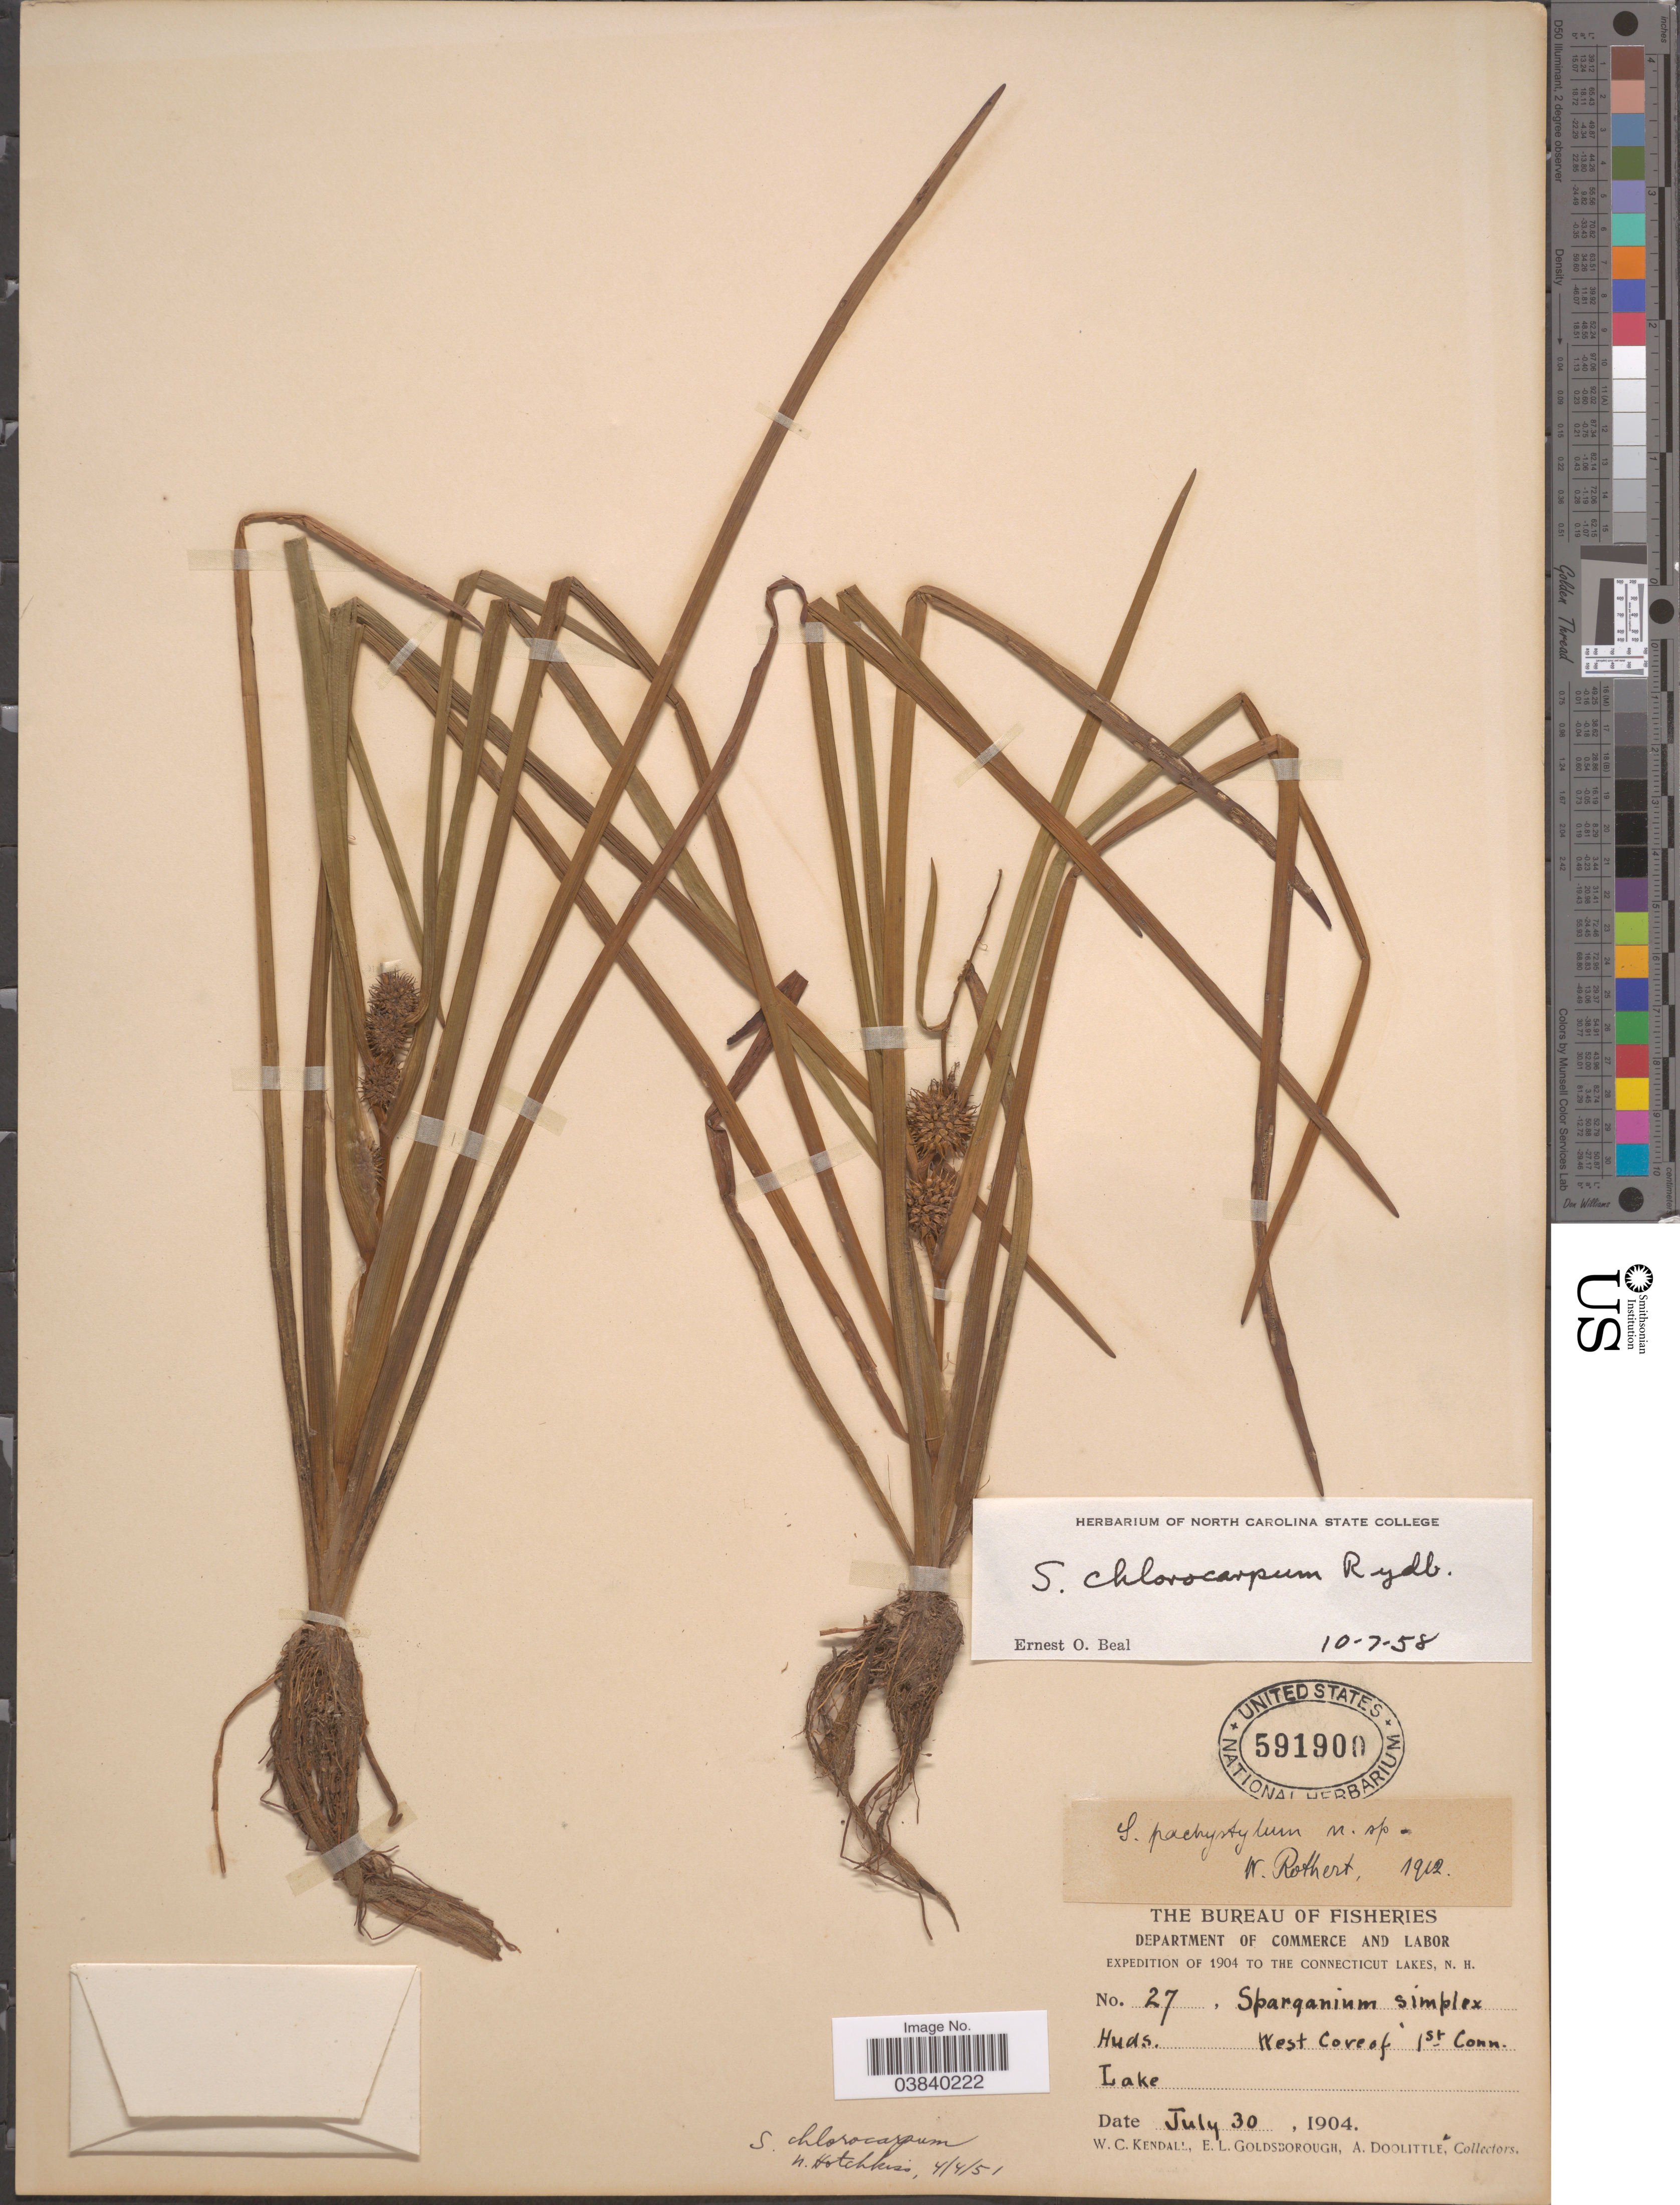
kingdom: Plantae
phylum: Tracheophyta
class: Liliopsida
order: Poales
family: Typhaceae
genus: Sparganium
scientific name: Sparganium chlorocarpum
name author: Rydb.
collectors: W. Kendall, E. Goldsborough & A. Doolittle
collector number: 27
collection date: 1904-07-30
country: United States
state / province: Connecticut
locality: Connecticut Lakes. West Cove of 1st Conn. Lake.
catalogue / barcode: US 591900